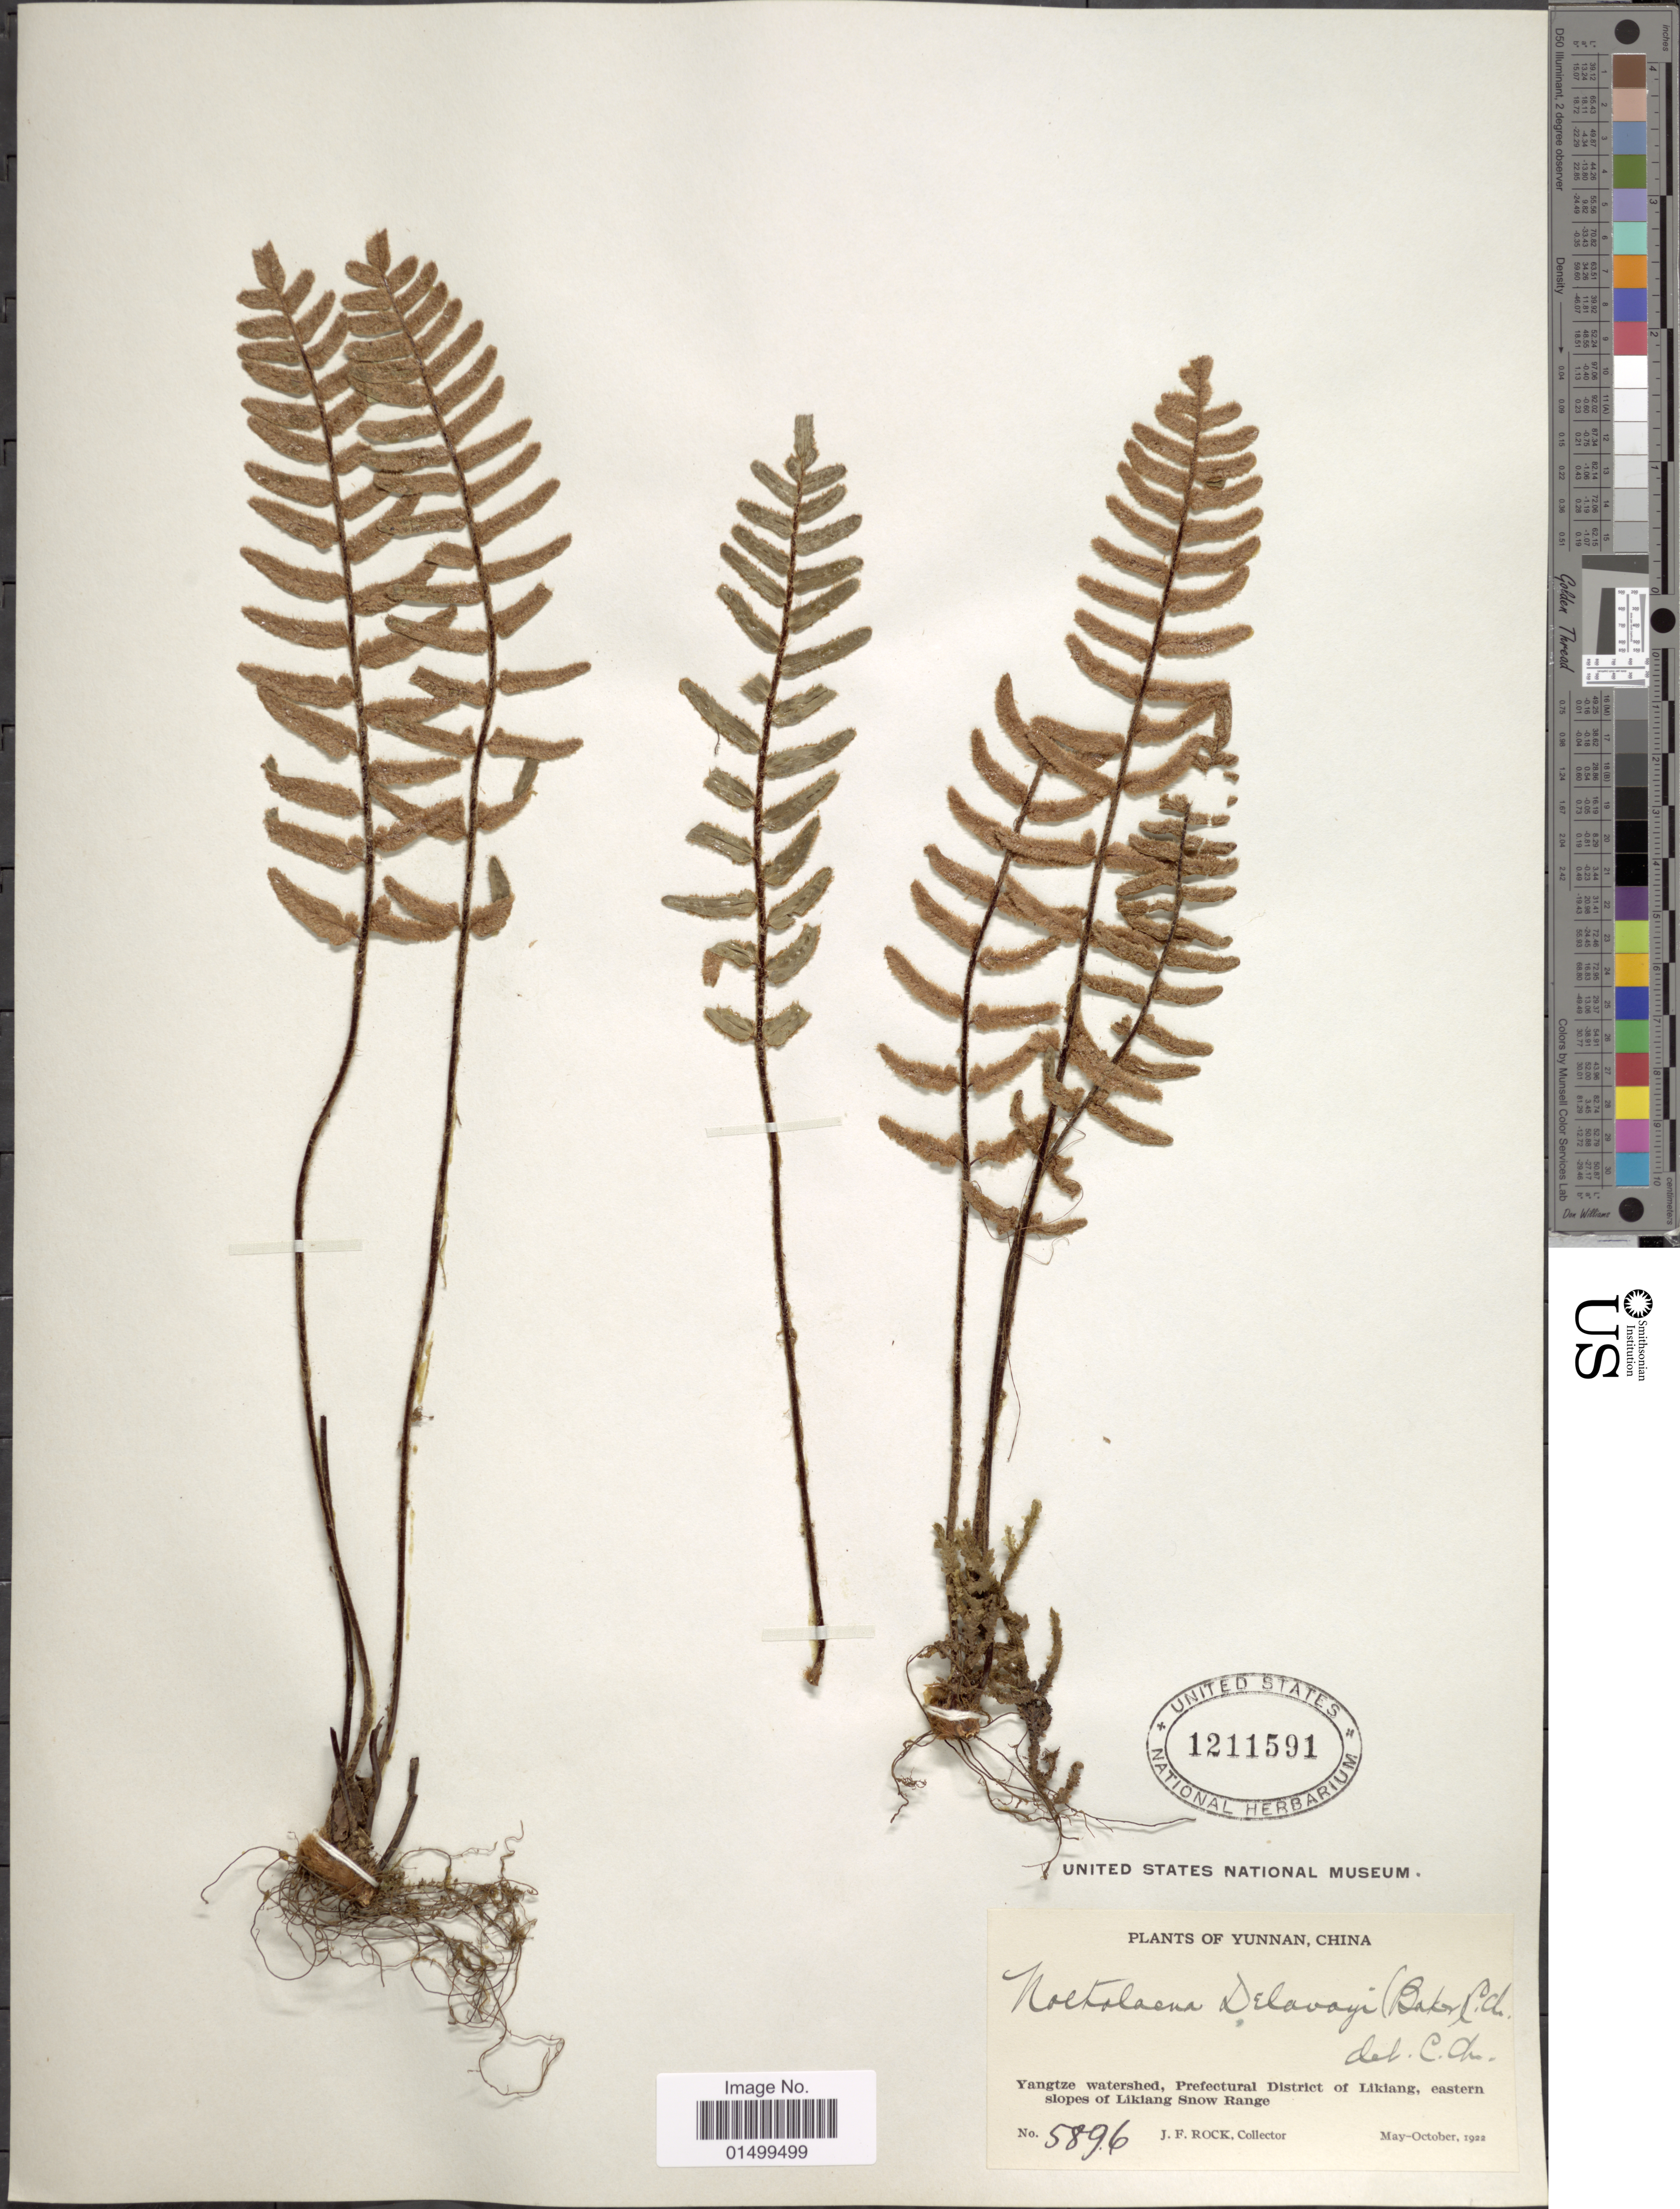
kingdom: Plantae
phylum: Tracheophyta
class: Polypodiopsida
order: Polypodiales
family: Pteridaceae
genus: Cheilanthes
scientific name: Cheilanthes delavayi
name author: Baker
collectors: J. Rock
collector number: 5896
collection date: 1922-05/1922-10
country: China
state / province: Yunnan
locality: Yangtze watershed, Prefectural District of Likiand, eastern slopes of Likianf Snow Range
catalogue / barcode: US 1211591